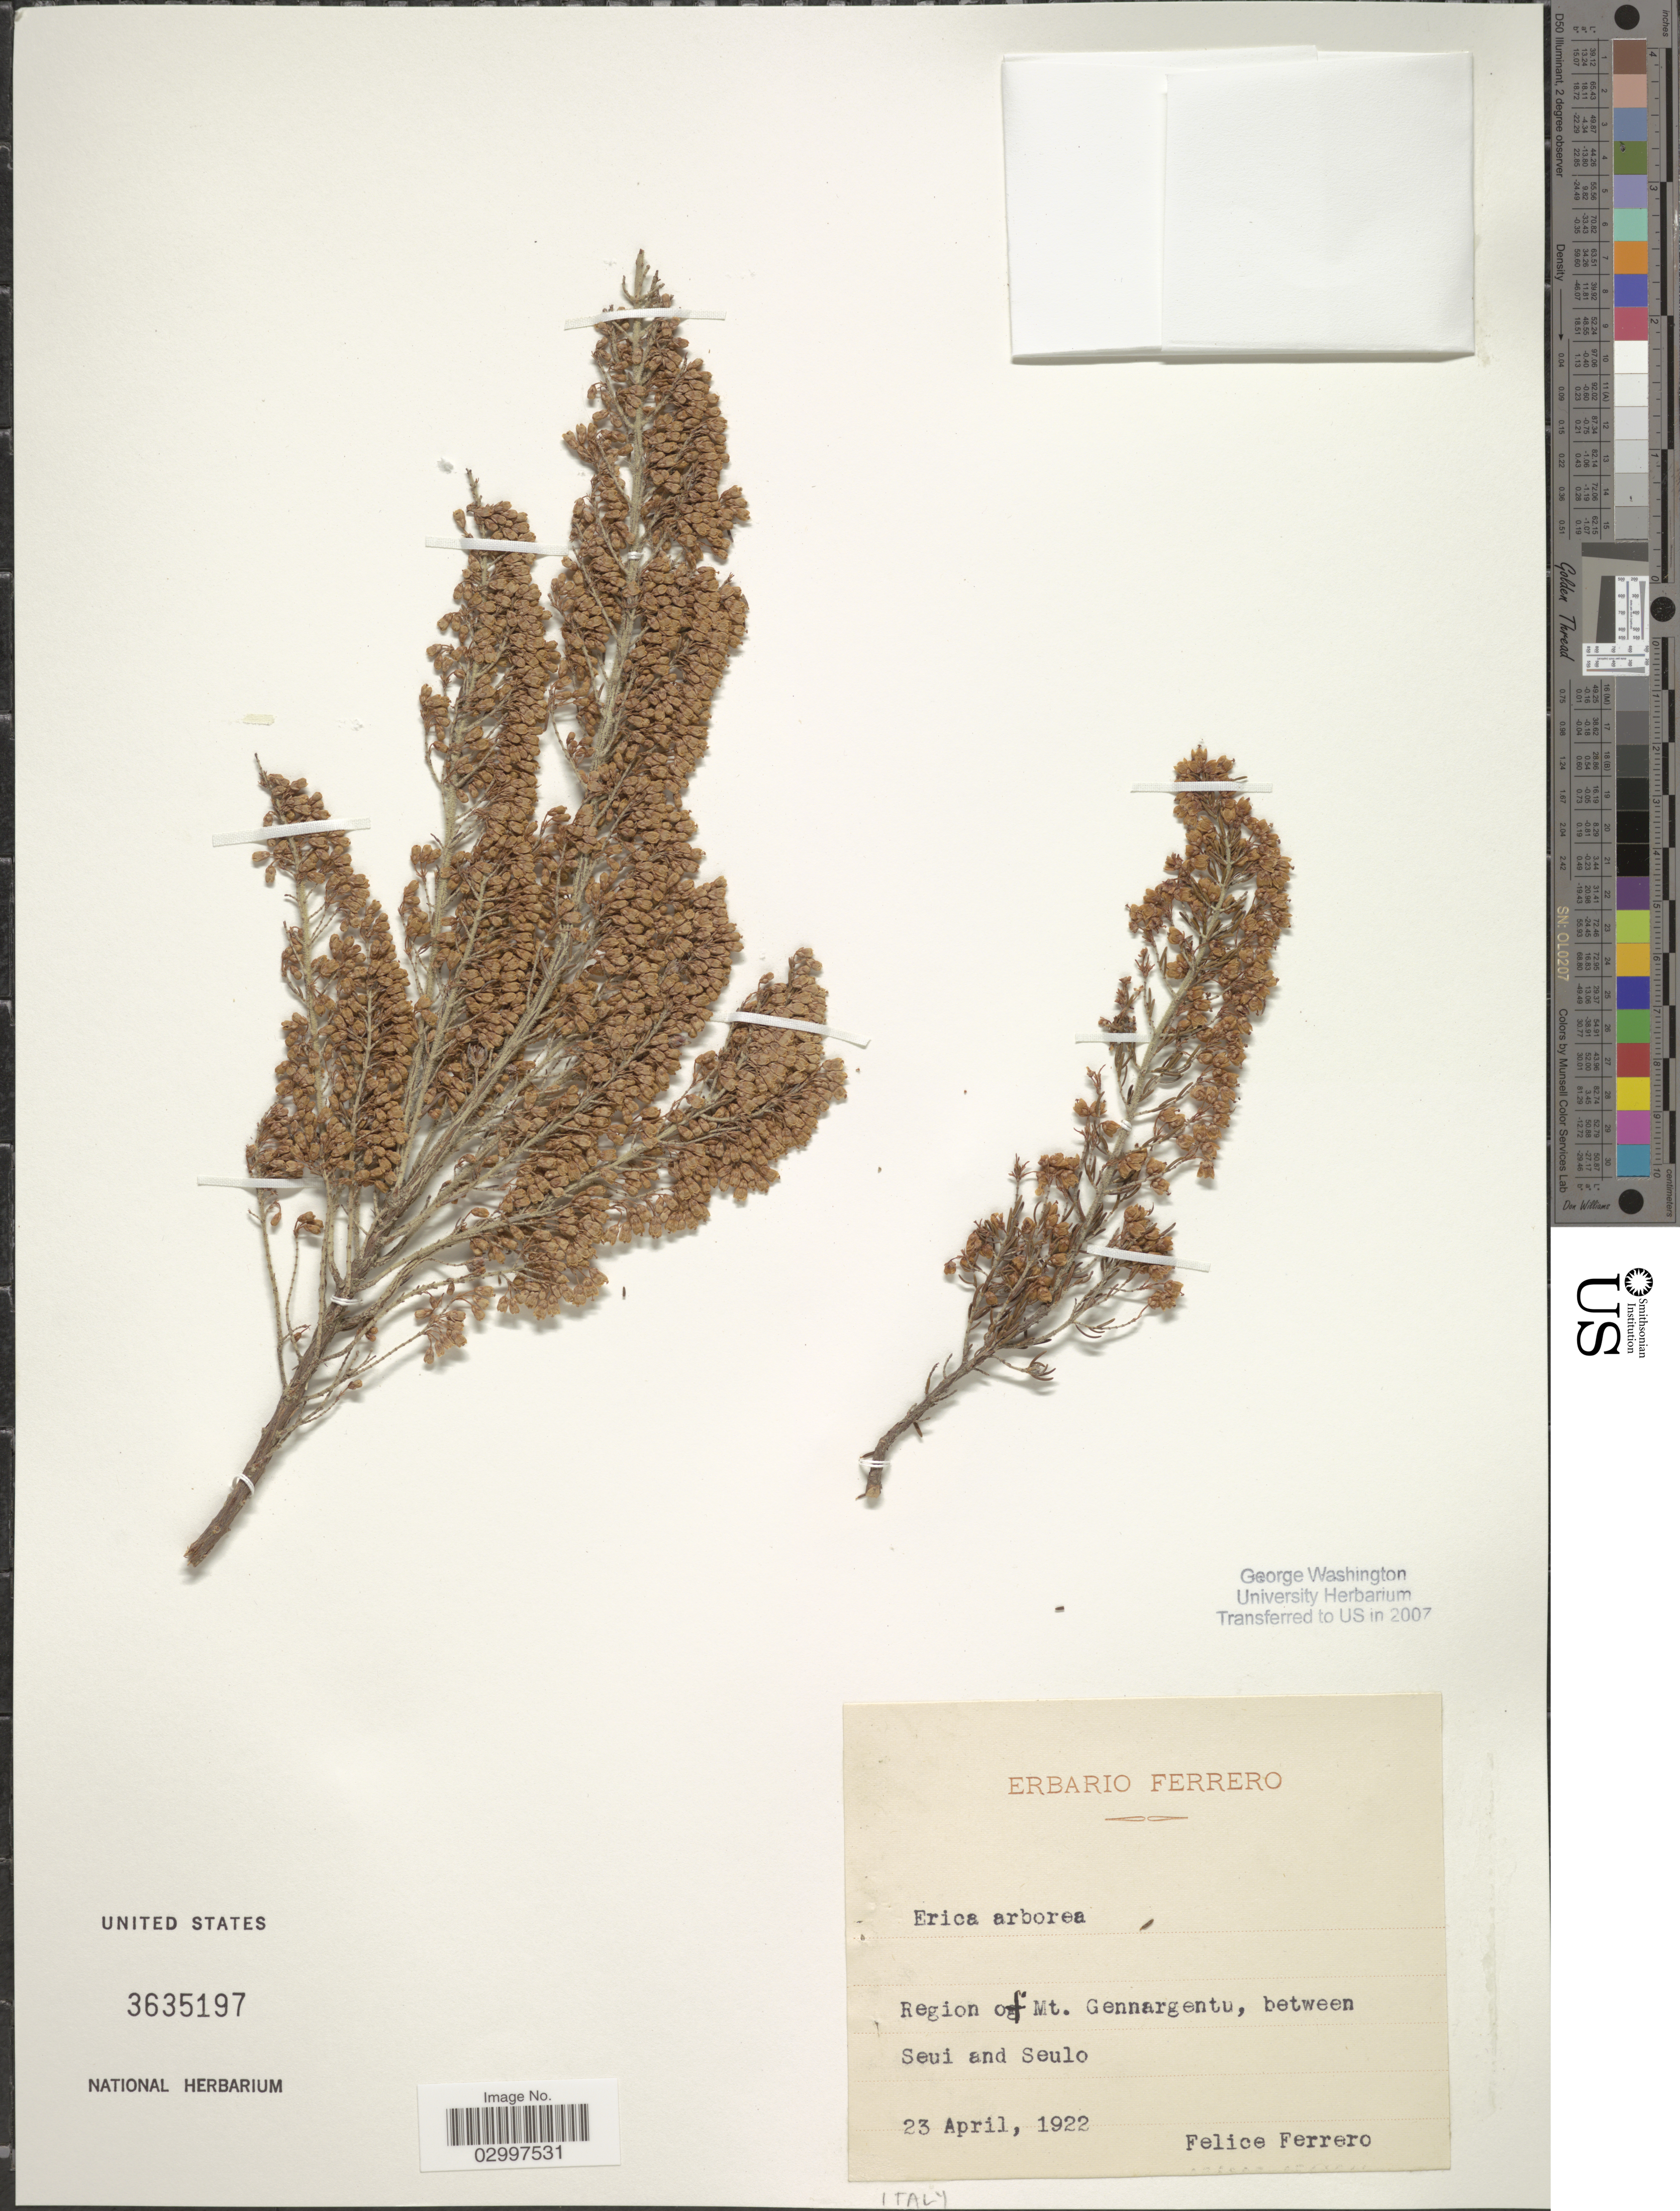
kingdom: Plantae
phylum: Tracheophyta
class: Magnoliopsida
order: Ericales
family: Ericaceae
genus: Erica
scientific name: Erica arborea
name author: L.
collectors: F. Ferrero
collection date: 1922-04-23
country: Italy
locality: Region of Mt. Gennargentu, between Seui and Seulo.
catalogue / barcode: US 3635197